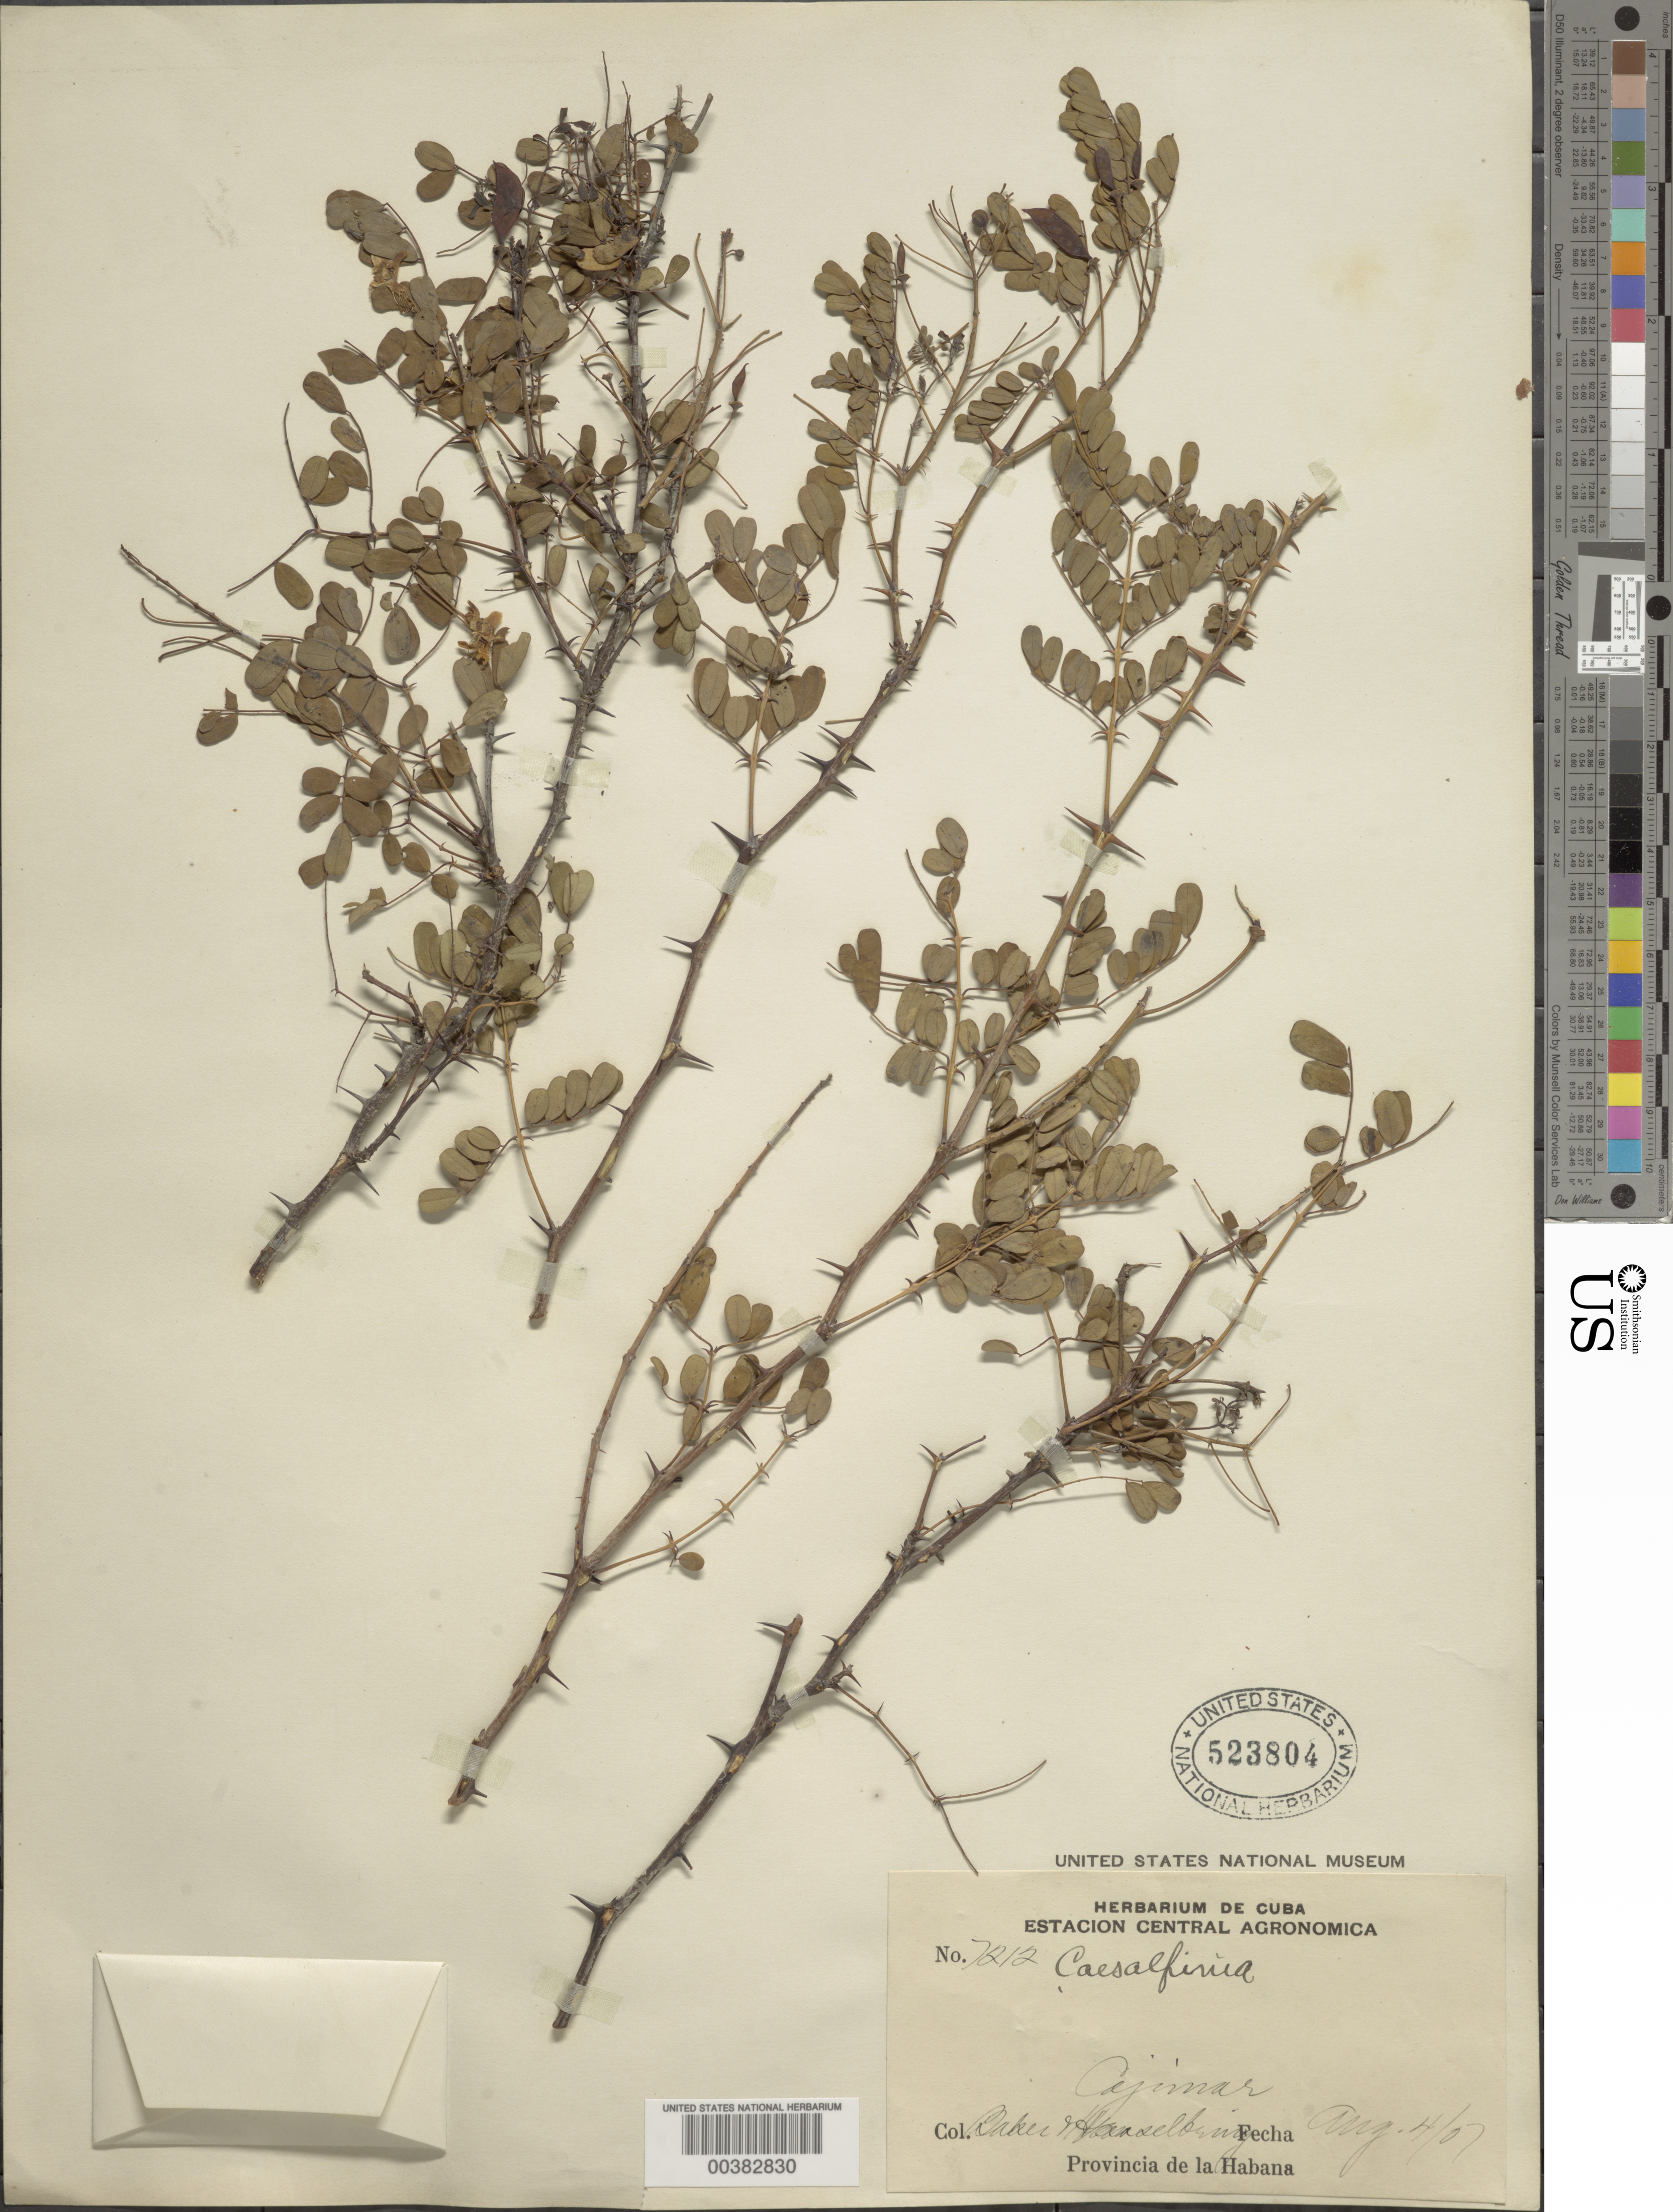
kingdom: Plantae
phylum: Tracheophyta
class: Magnoliopsida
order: Fabales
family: Fabaceae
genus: Denisophytum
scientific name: Denisophytum pauciflorum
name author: (Griseb.) Gagnon & G.P. Lewis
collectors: -- Baker & -. Hasselburg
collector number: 7212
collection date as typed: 04 Aug 1907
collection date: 1907-08-04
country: Cuba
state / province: La Habana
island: Greater Antilles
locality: Cajimar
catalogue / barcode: US 523804